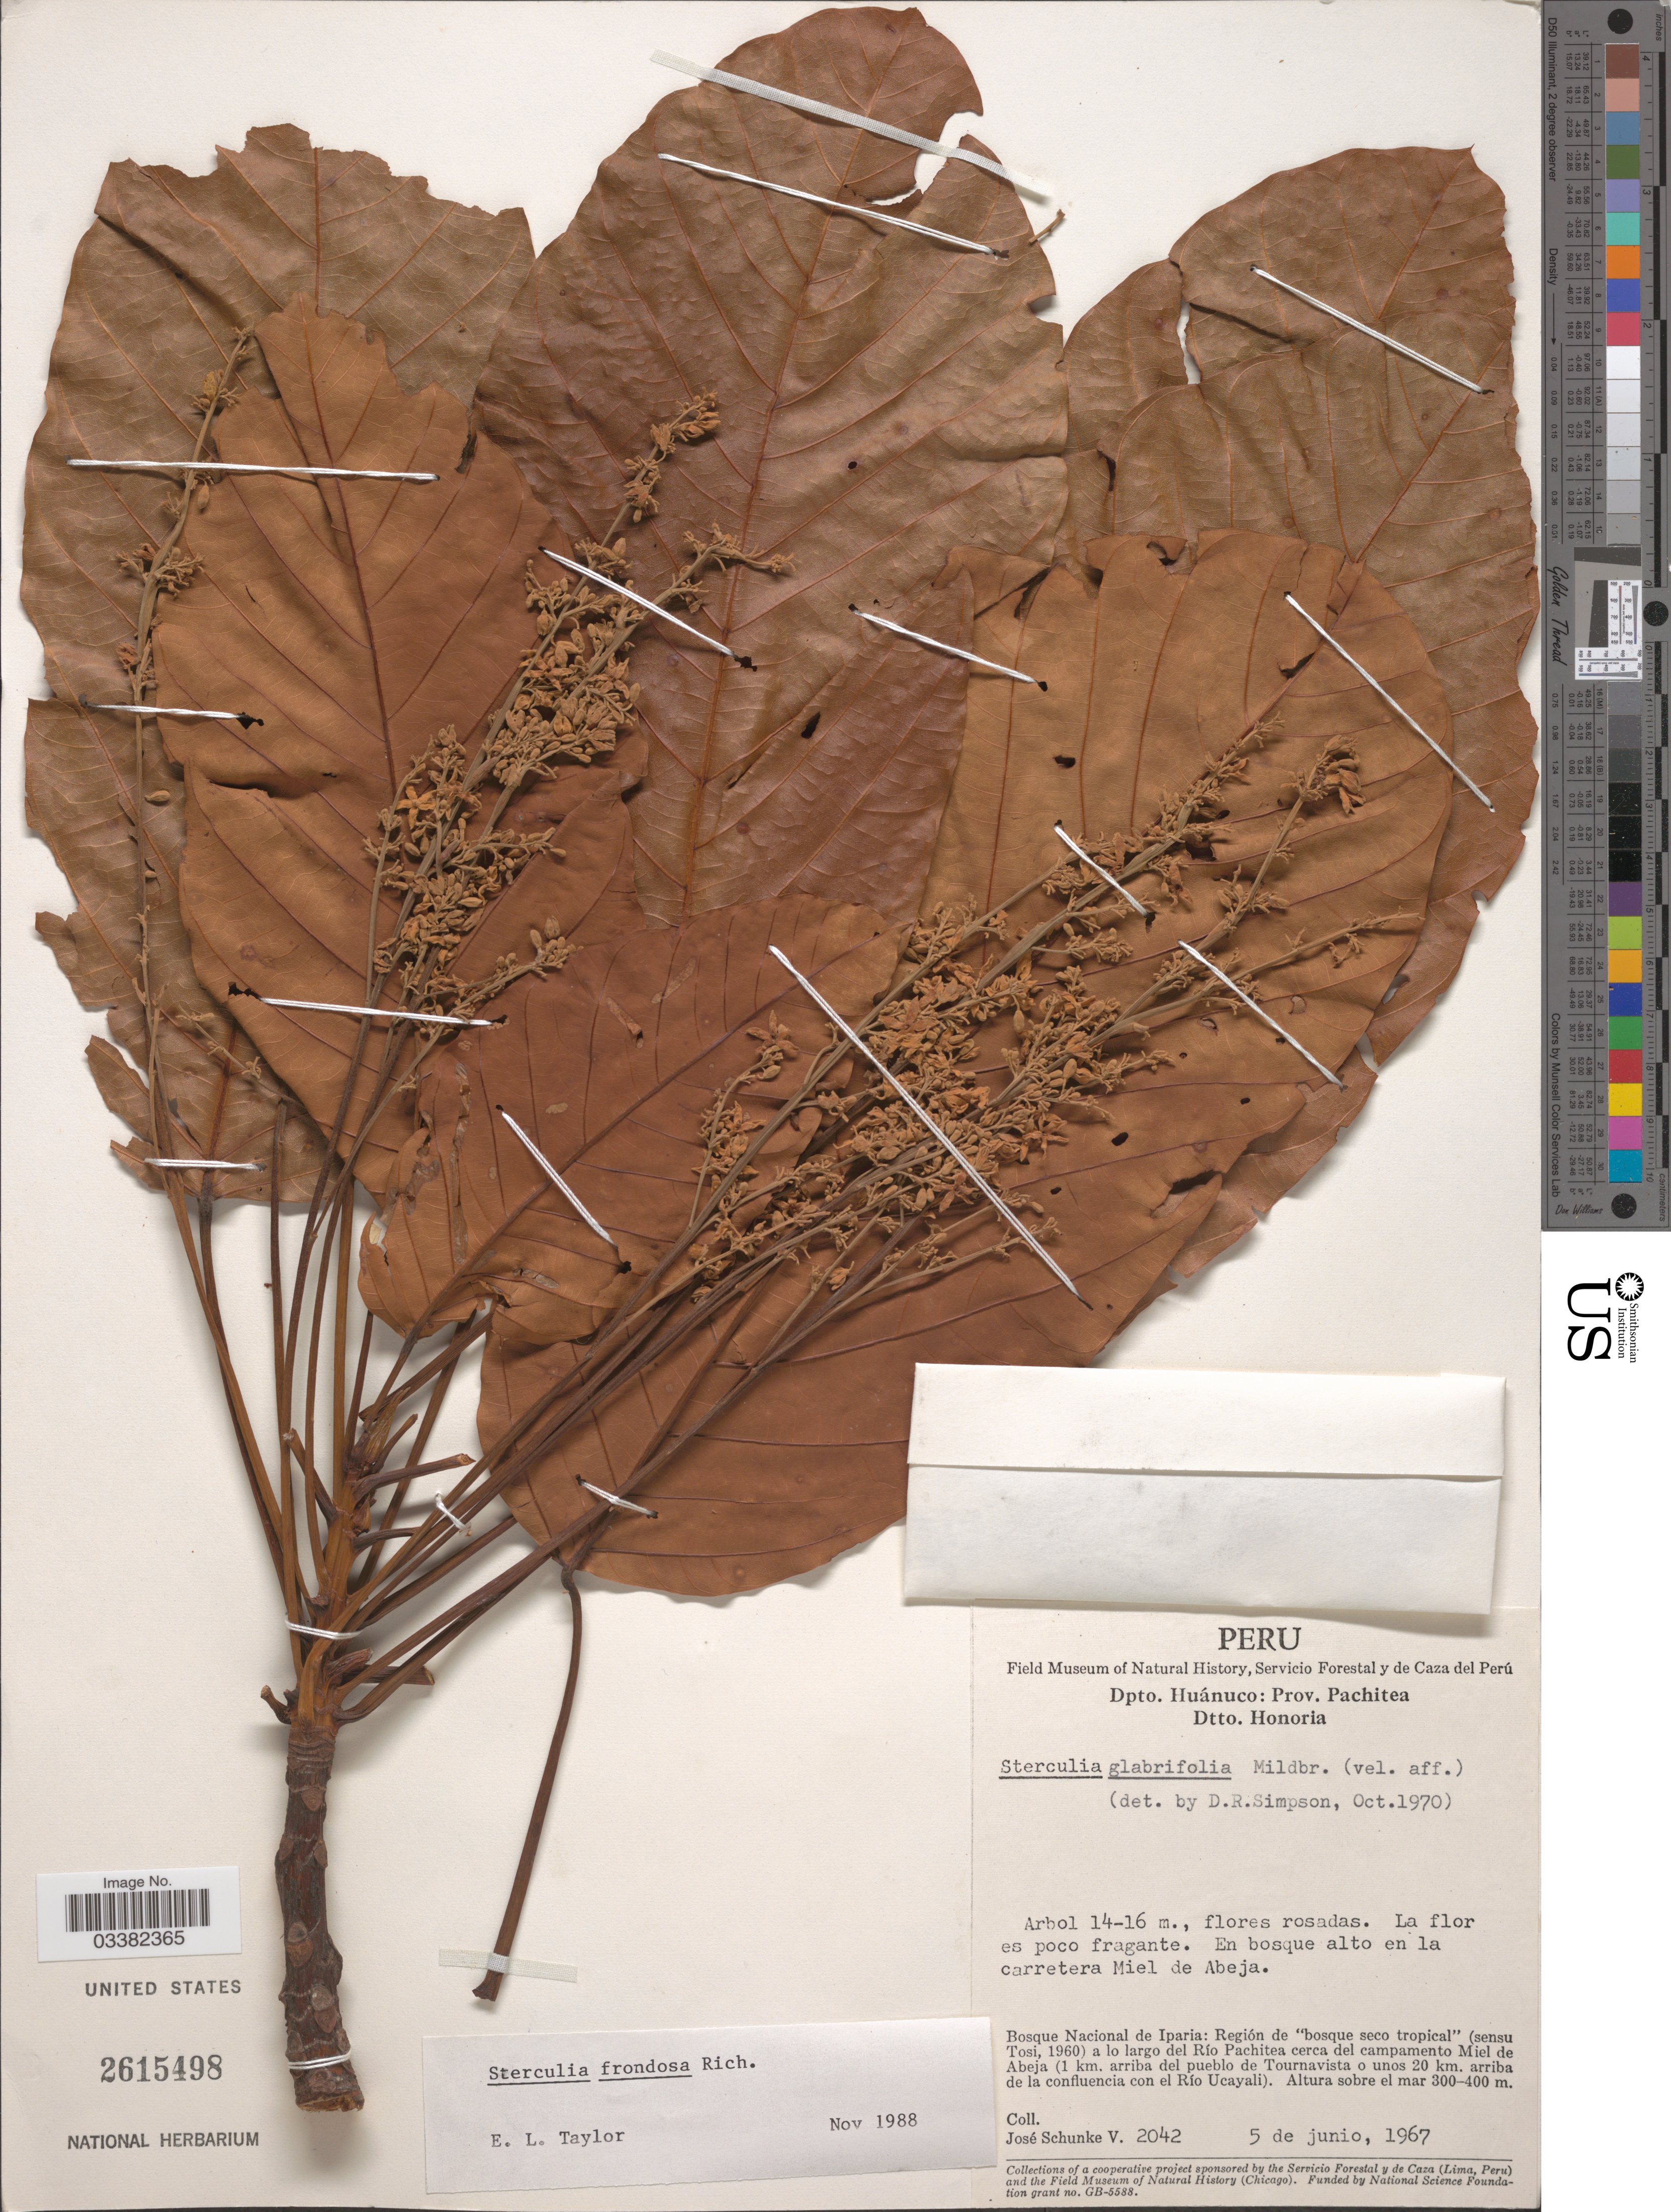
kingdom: Plantae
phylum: Tracheophyta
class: Magnoliopsida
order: Malvales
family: Malvaceae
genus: Sterculia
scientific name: Sterculia frondosa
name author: Rich.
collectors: J. Schunke Vigo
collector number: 2042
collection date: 1967-06-05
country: Peru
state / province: Huánuco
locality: Dpto. Huánuco: Prov. Pachitea. Dtto. Honoria. En bosque alto en la carretera Miel de Abeja. Bosque Nacional de Iparia: Región de "bosque seco tropical" (sensu Tosi, 1960) a lo largo del Río Pachitea cerca del campamento Miel de Abeja (1 km. arriba del pueblo de Tournavista o unos 20 km. arriba de la confluencia con el Río Ucayali).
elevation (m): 300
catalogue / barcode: US 2615498